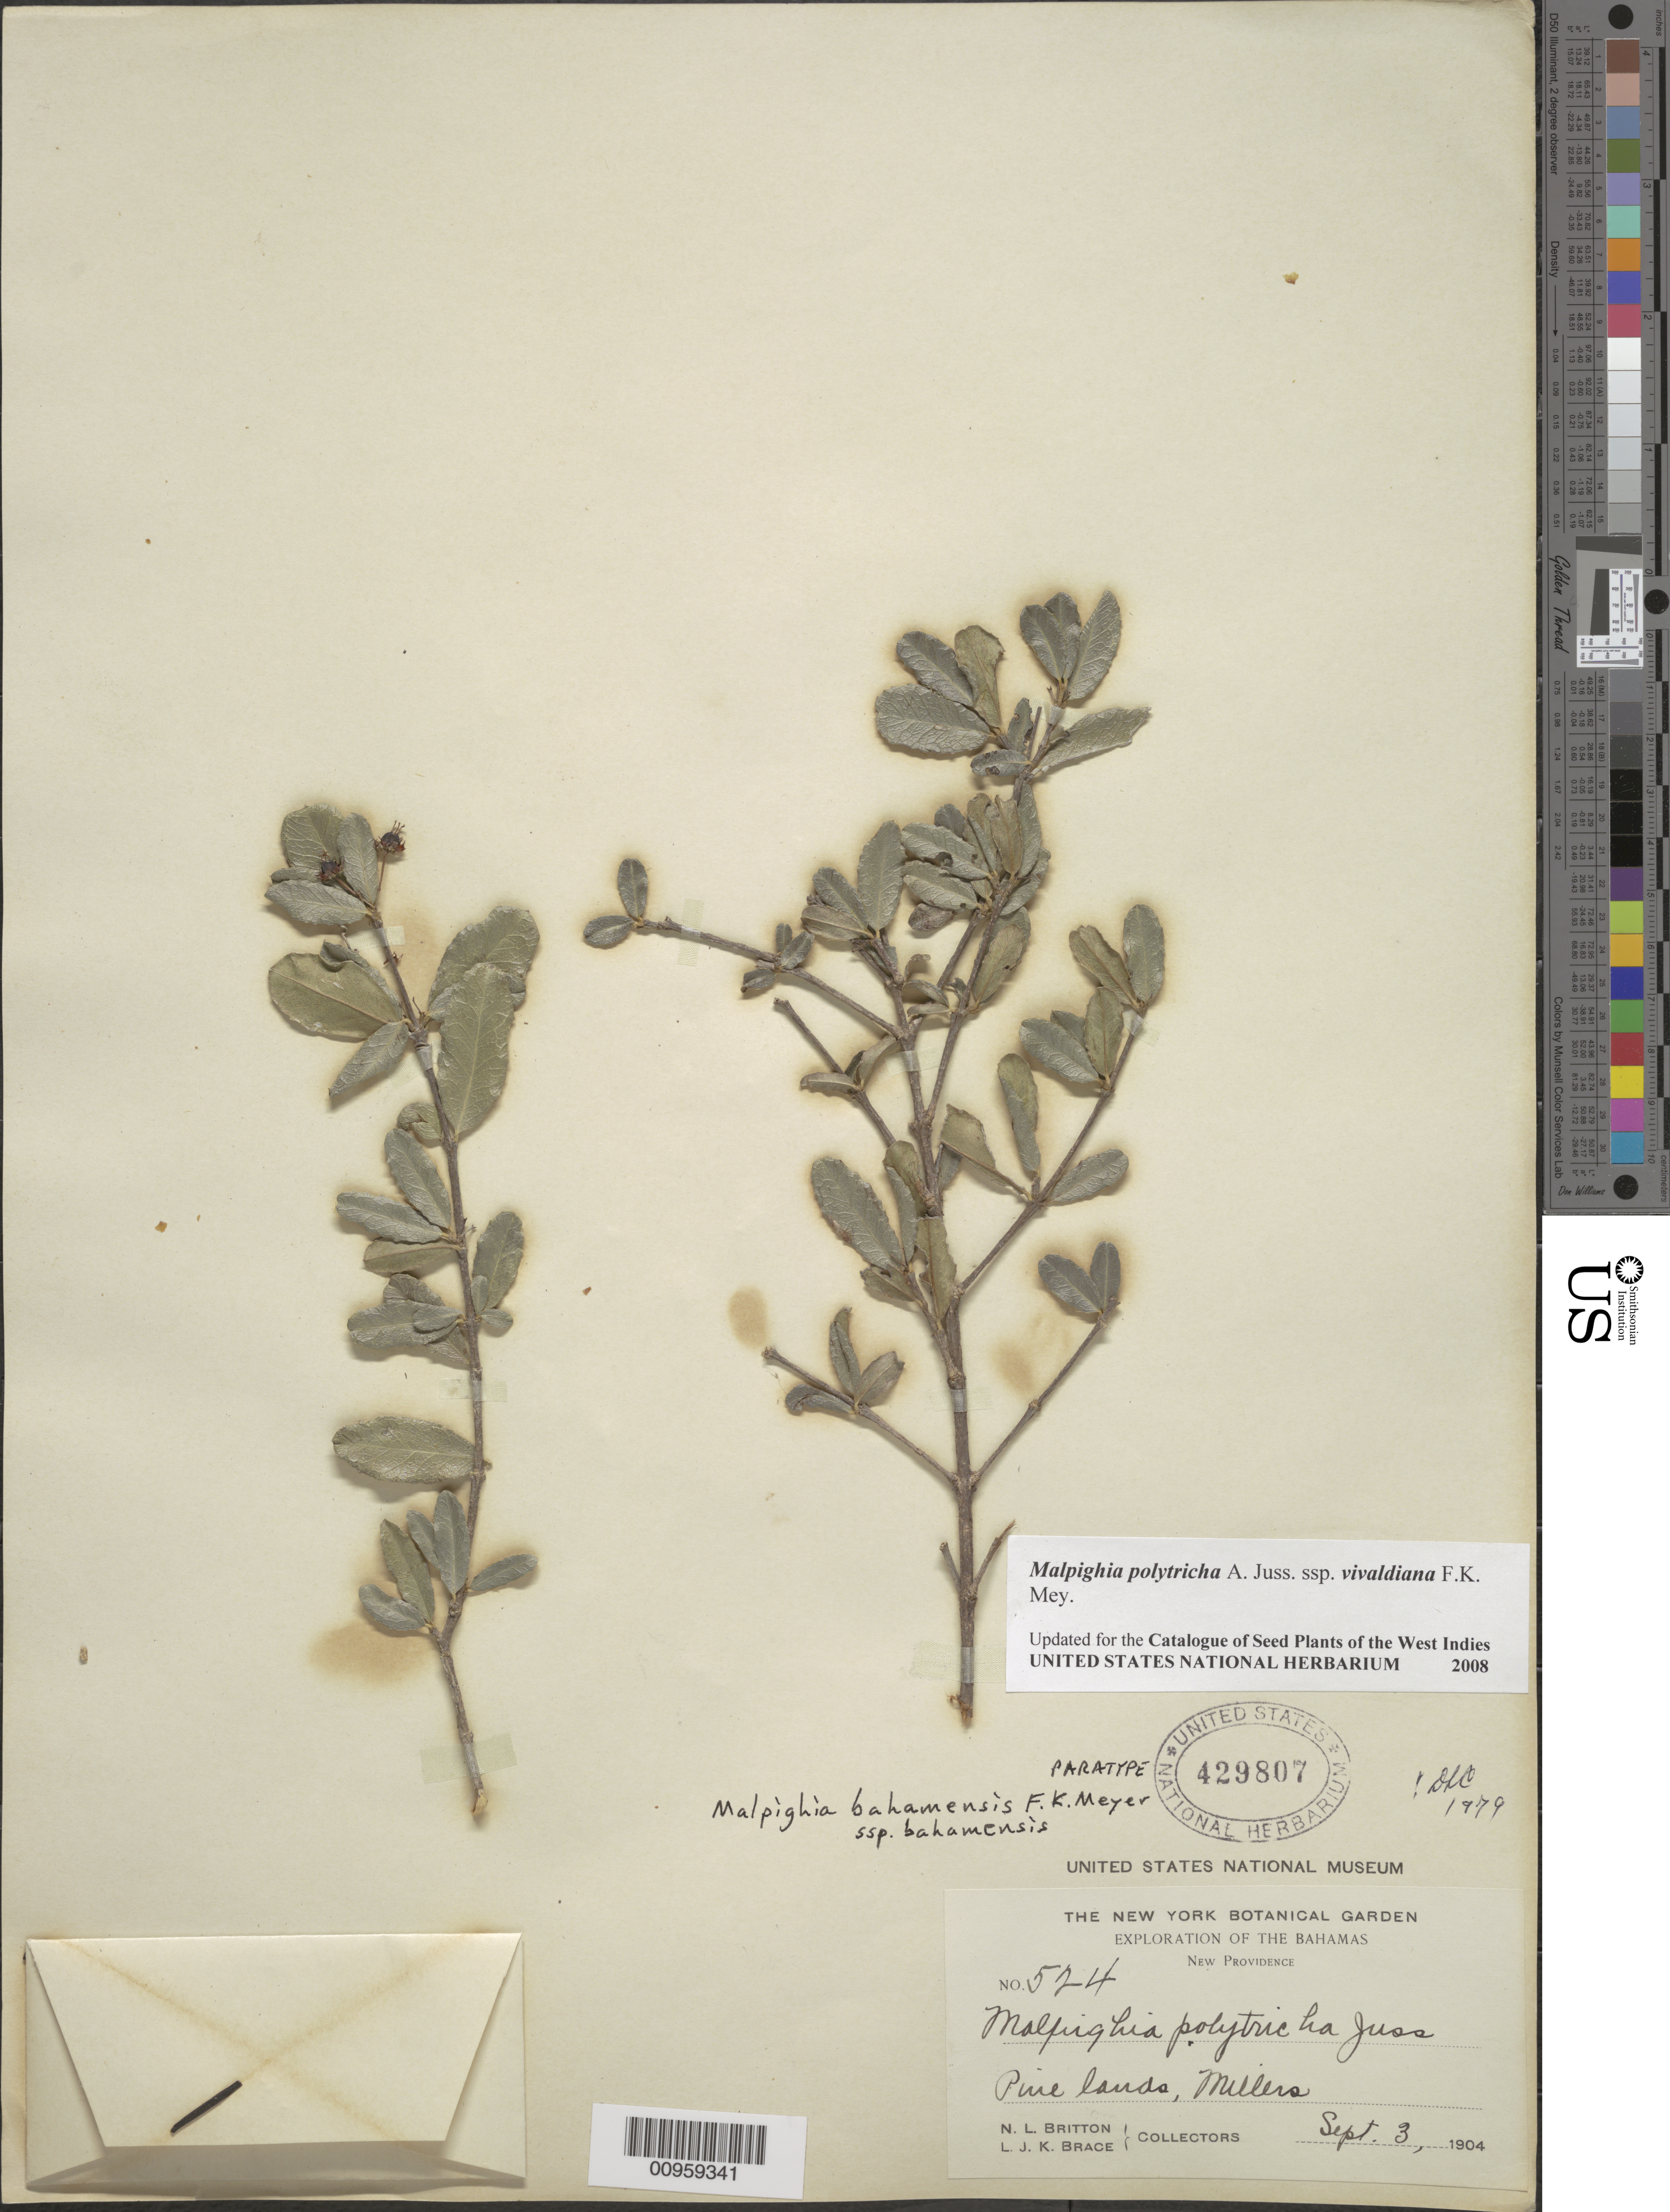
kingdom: Plantae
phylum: Tracheophyta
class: Magnoliopsida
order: Malpighiales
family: Malpighiaceae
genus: Malpighia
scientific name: Malpighia polytricha subsp. vivaldiana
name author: F.K. Mey.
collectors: N. Britton & L. J. K. Brace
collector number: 524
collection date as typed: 03 Sep 1904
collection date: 1904-09-03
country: Bahamas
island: New Providence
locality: Millers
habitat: Pinelands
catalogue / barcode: US 429807